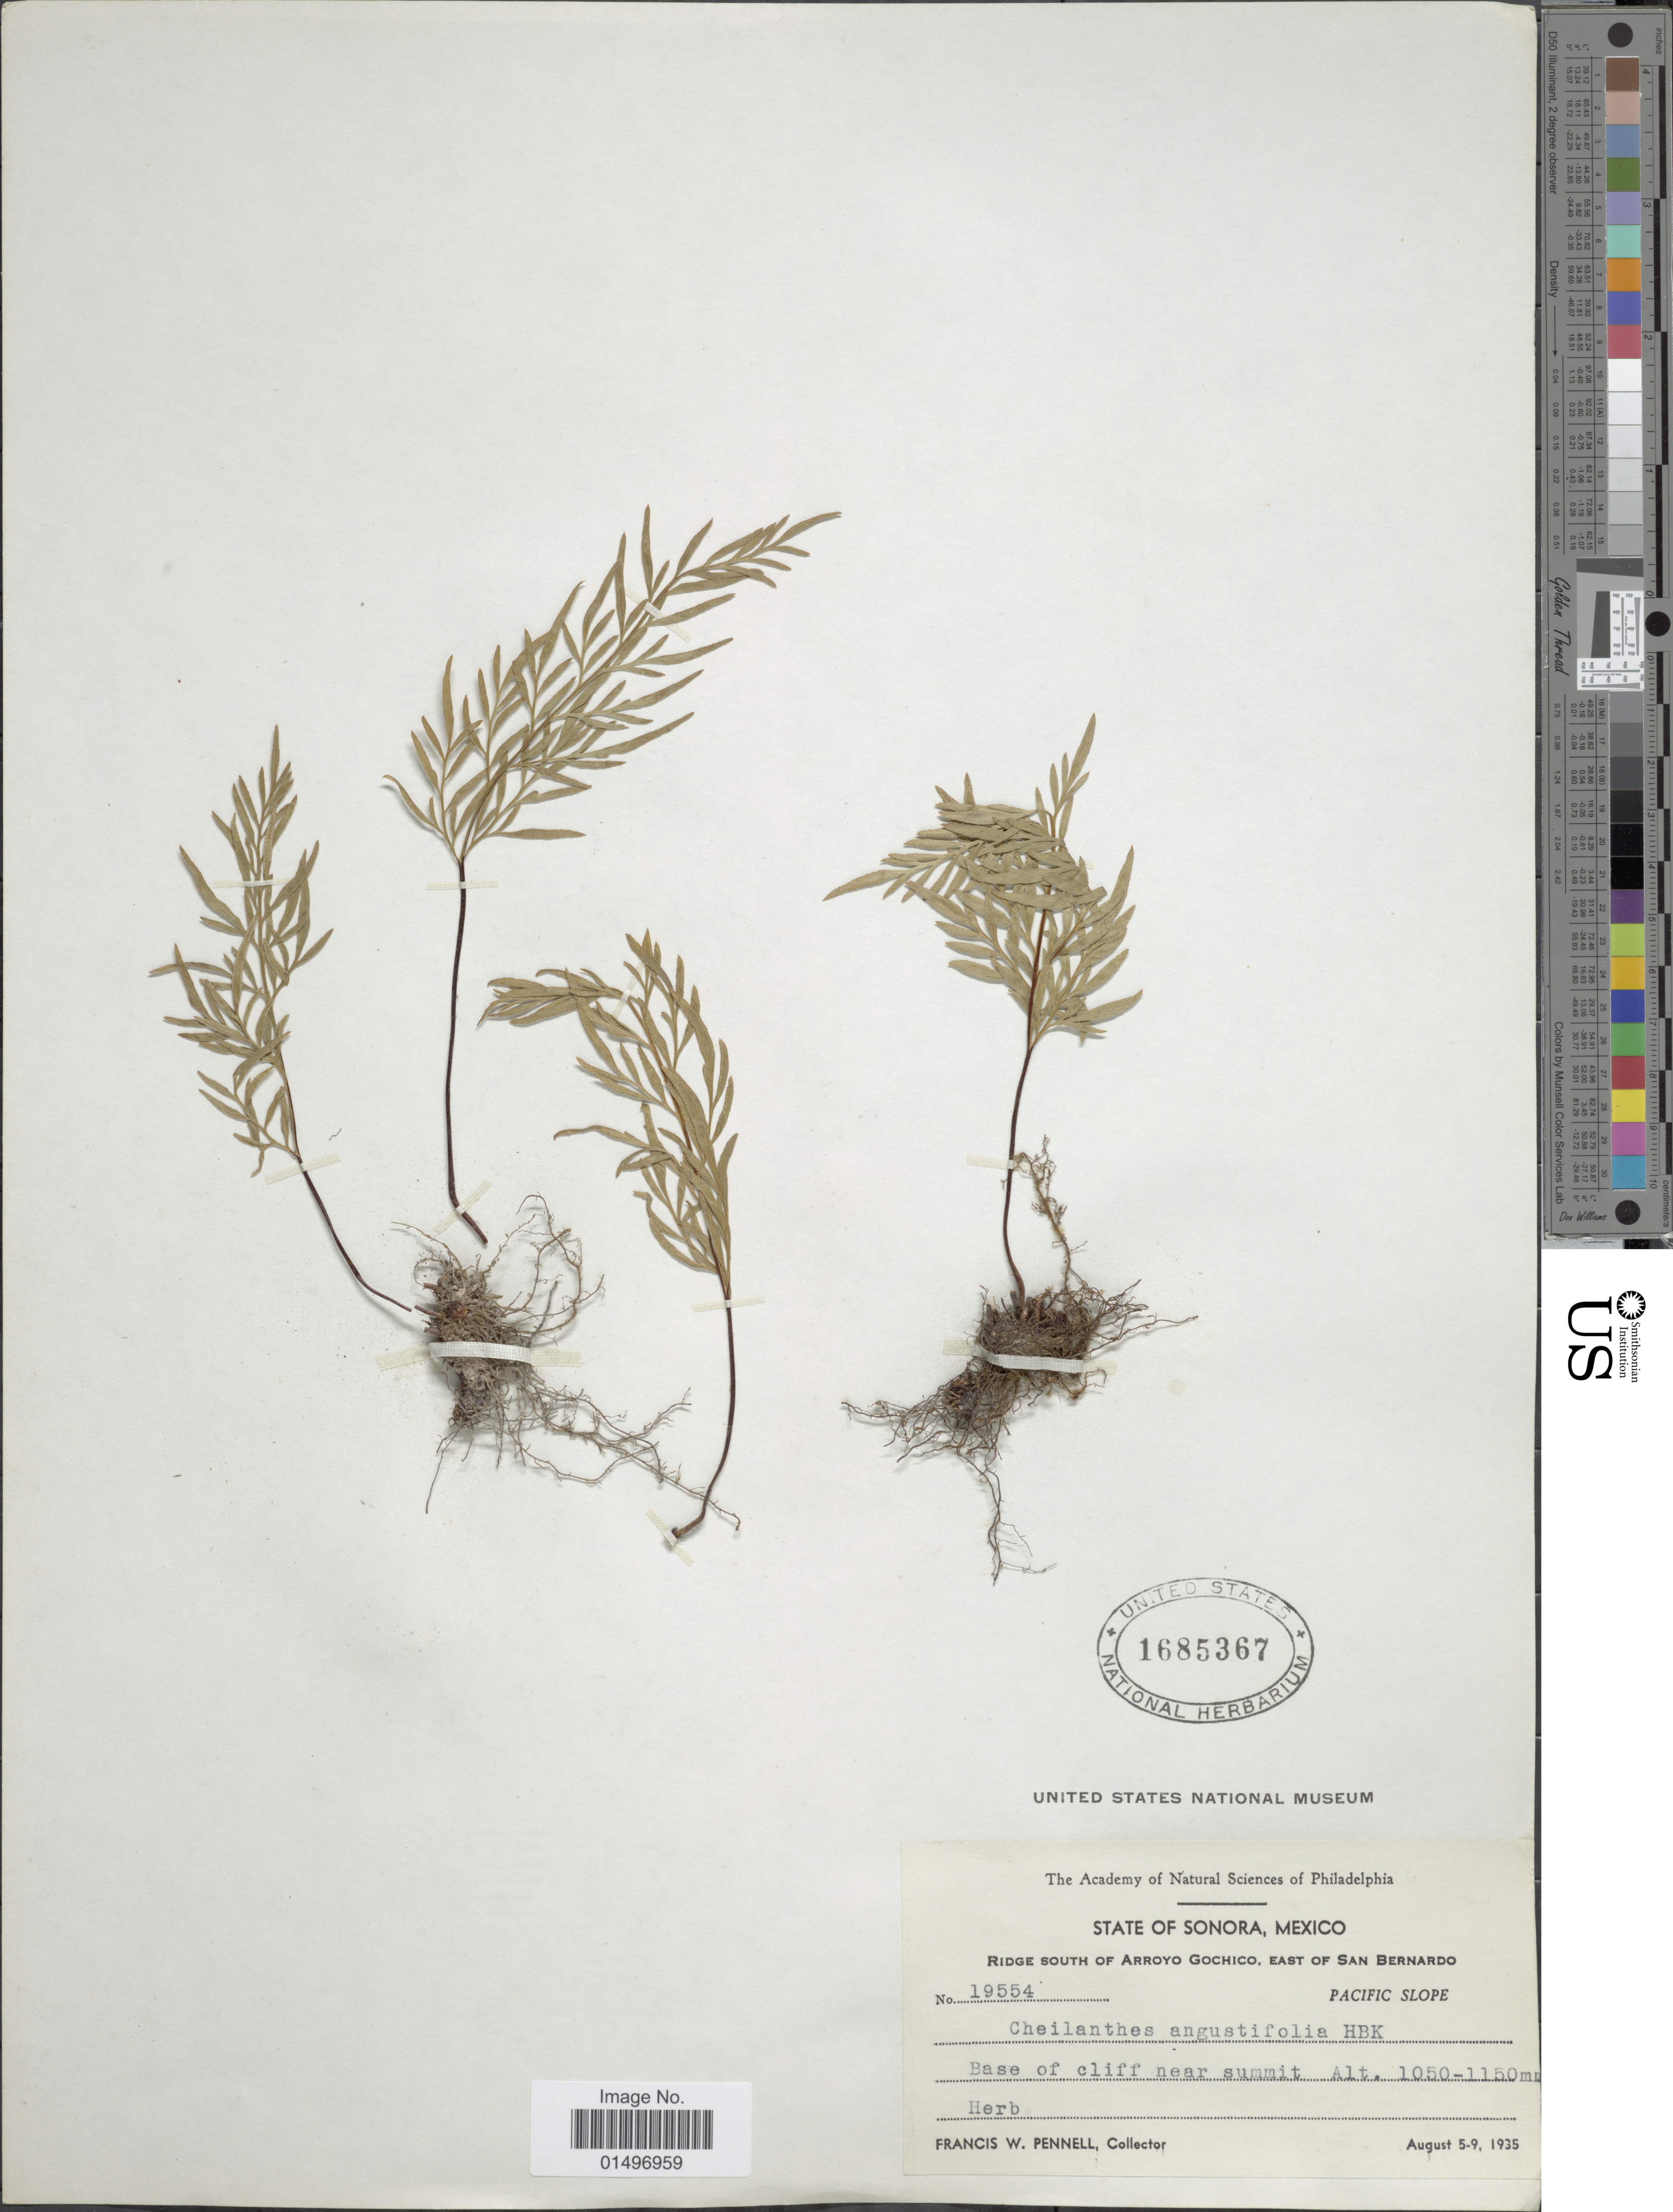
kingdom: Plantae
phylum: Tracheophyta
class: Polypodiopsida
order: Polypodiales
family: Pteridaceae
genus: Gaga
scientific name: Gaga angustifolia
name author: (Kunth) Fay W. Li & Windham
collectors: F. W. Pennell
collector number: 19554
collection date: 1935-08-05/1935-08-09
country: Mexico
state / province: Sonora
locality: Mexico, ridge south of Arroyo Gochico, east of San Bernardo, Pacific Slope.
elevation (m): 1050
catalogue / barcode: US 1685367